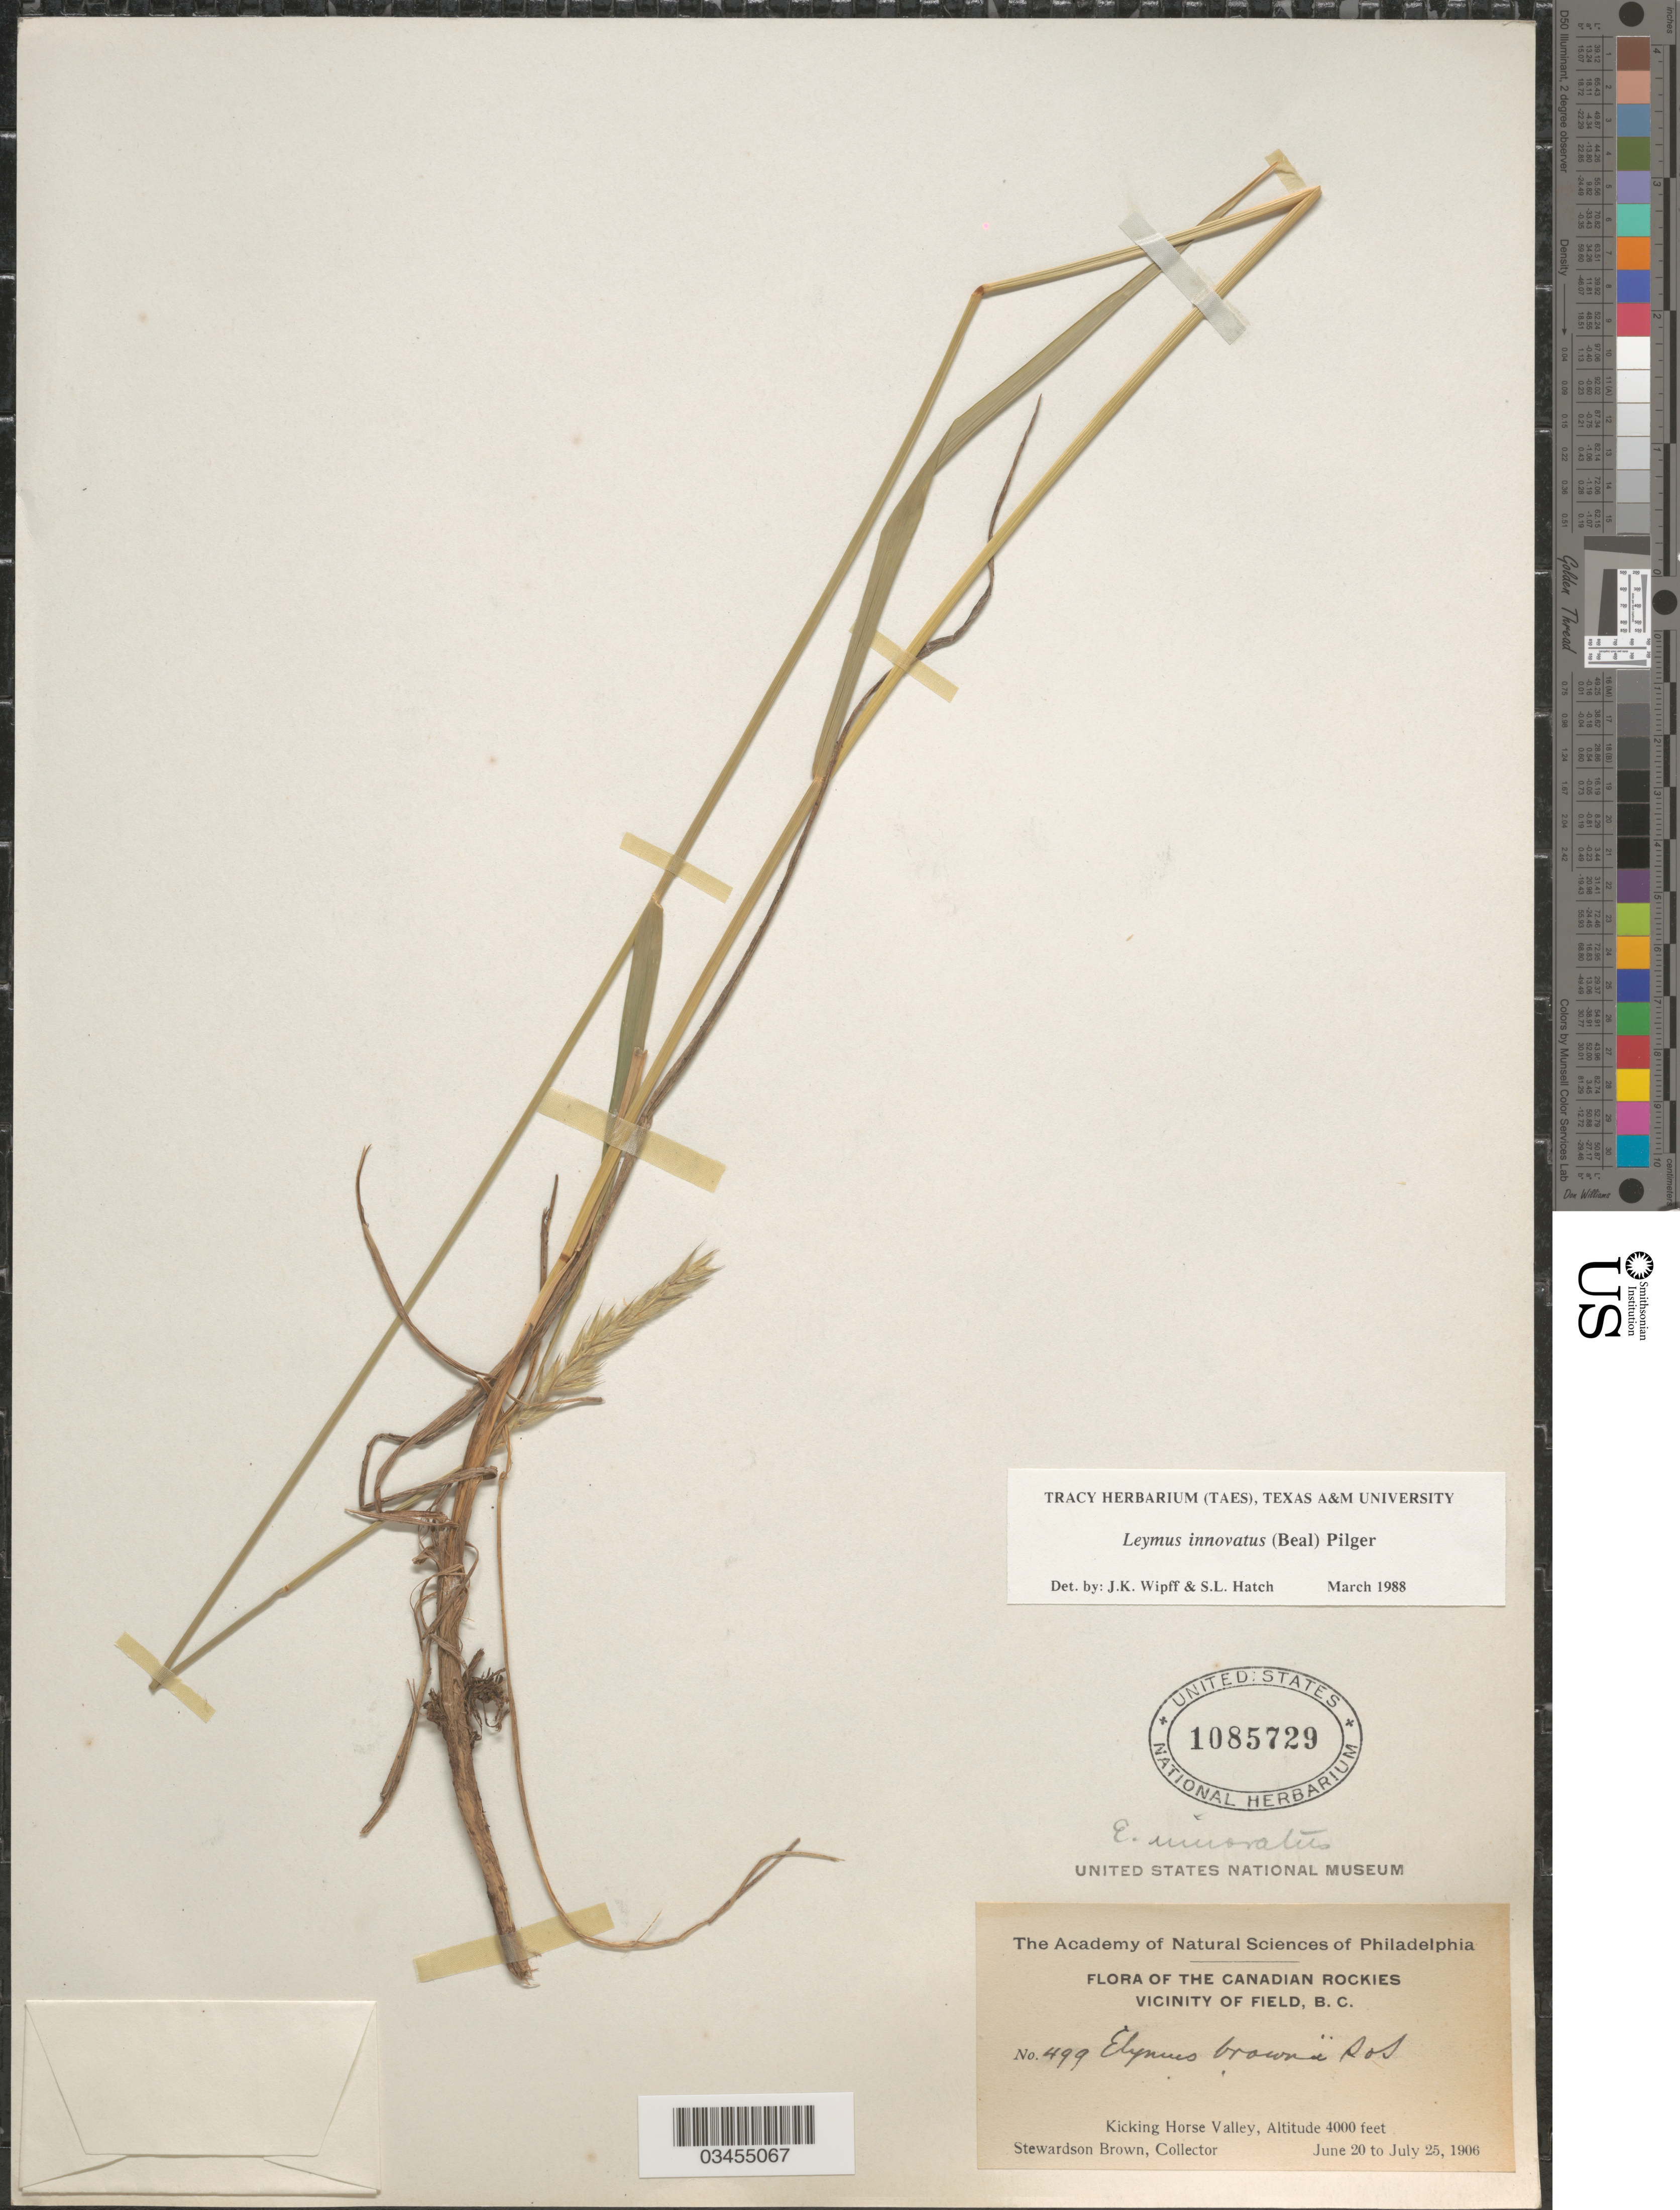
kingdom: Plantae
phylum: Tracheophyta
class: Liliopsida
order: Poales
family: Poaceae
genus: Leymus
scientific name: Leymus innovatus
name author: (W.J. Beal) Pilg.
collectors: S. Brown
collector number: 499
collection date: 1906-06-20/1906-07-25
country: Canada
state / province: British Columbia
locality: Canadian Rockies. Vicinity of Field. Kicking Horse Valley.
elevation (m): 1219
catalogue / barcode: US 1085729